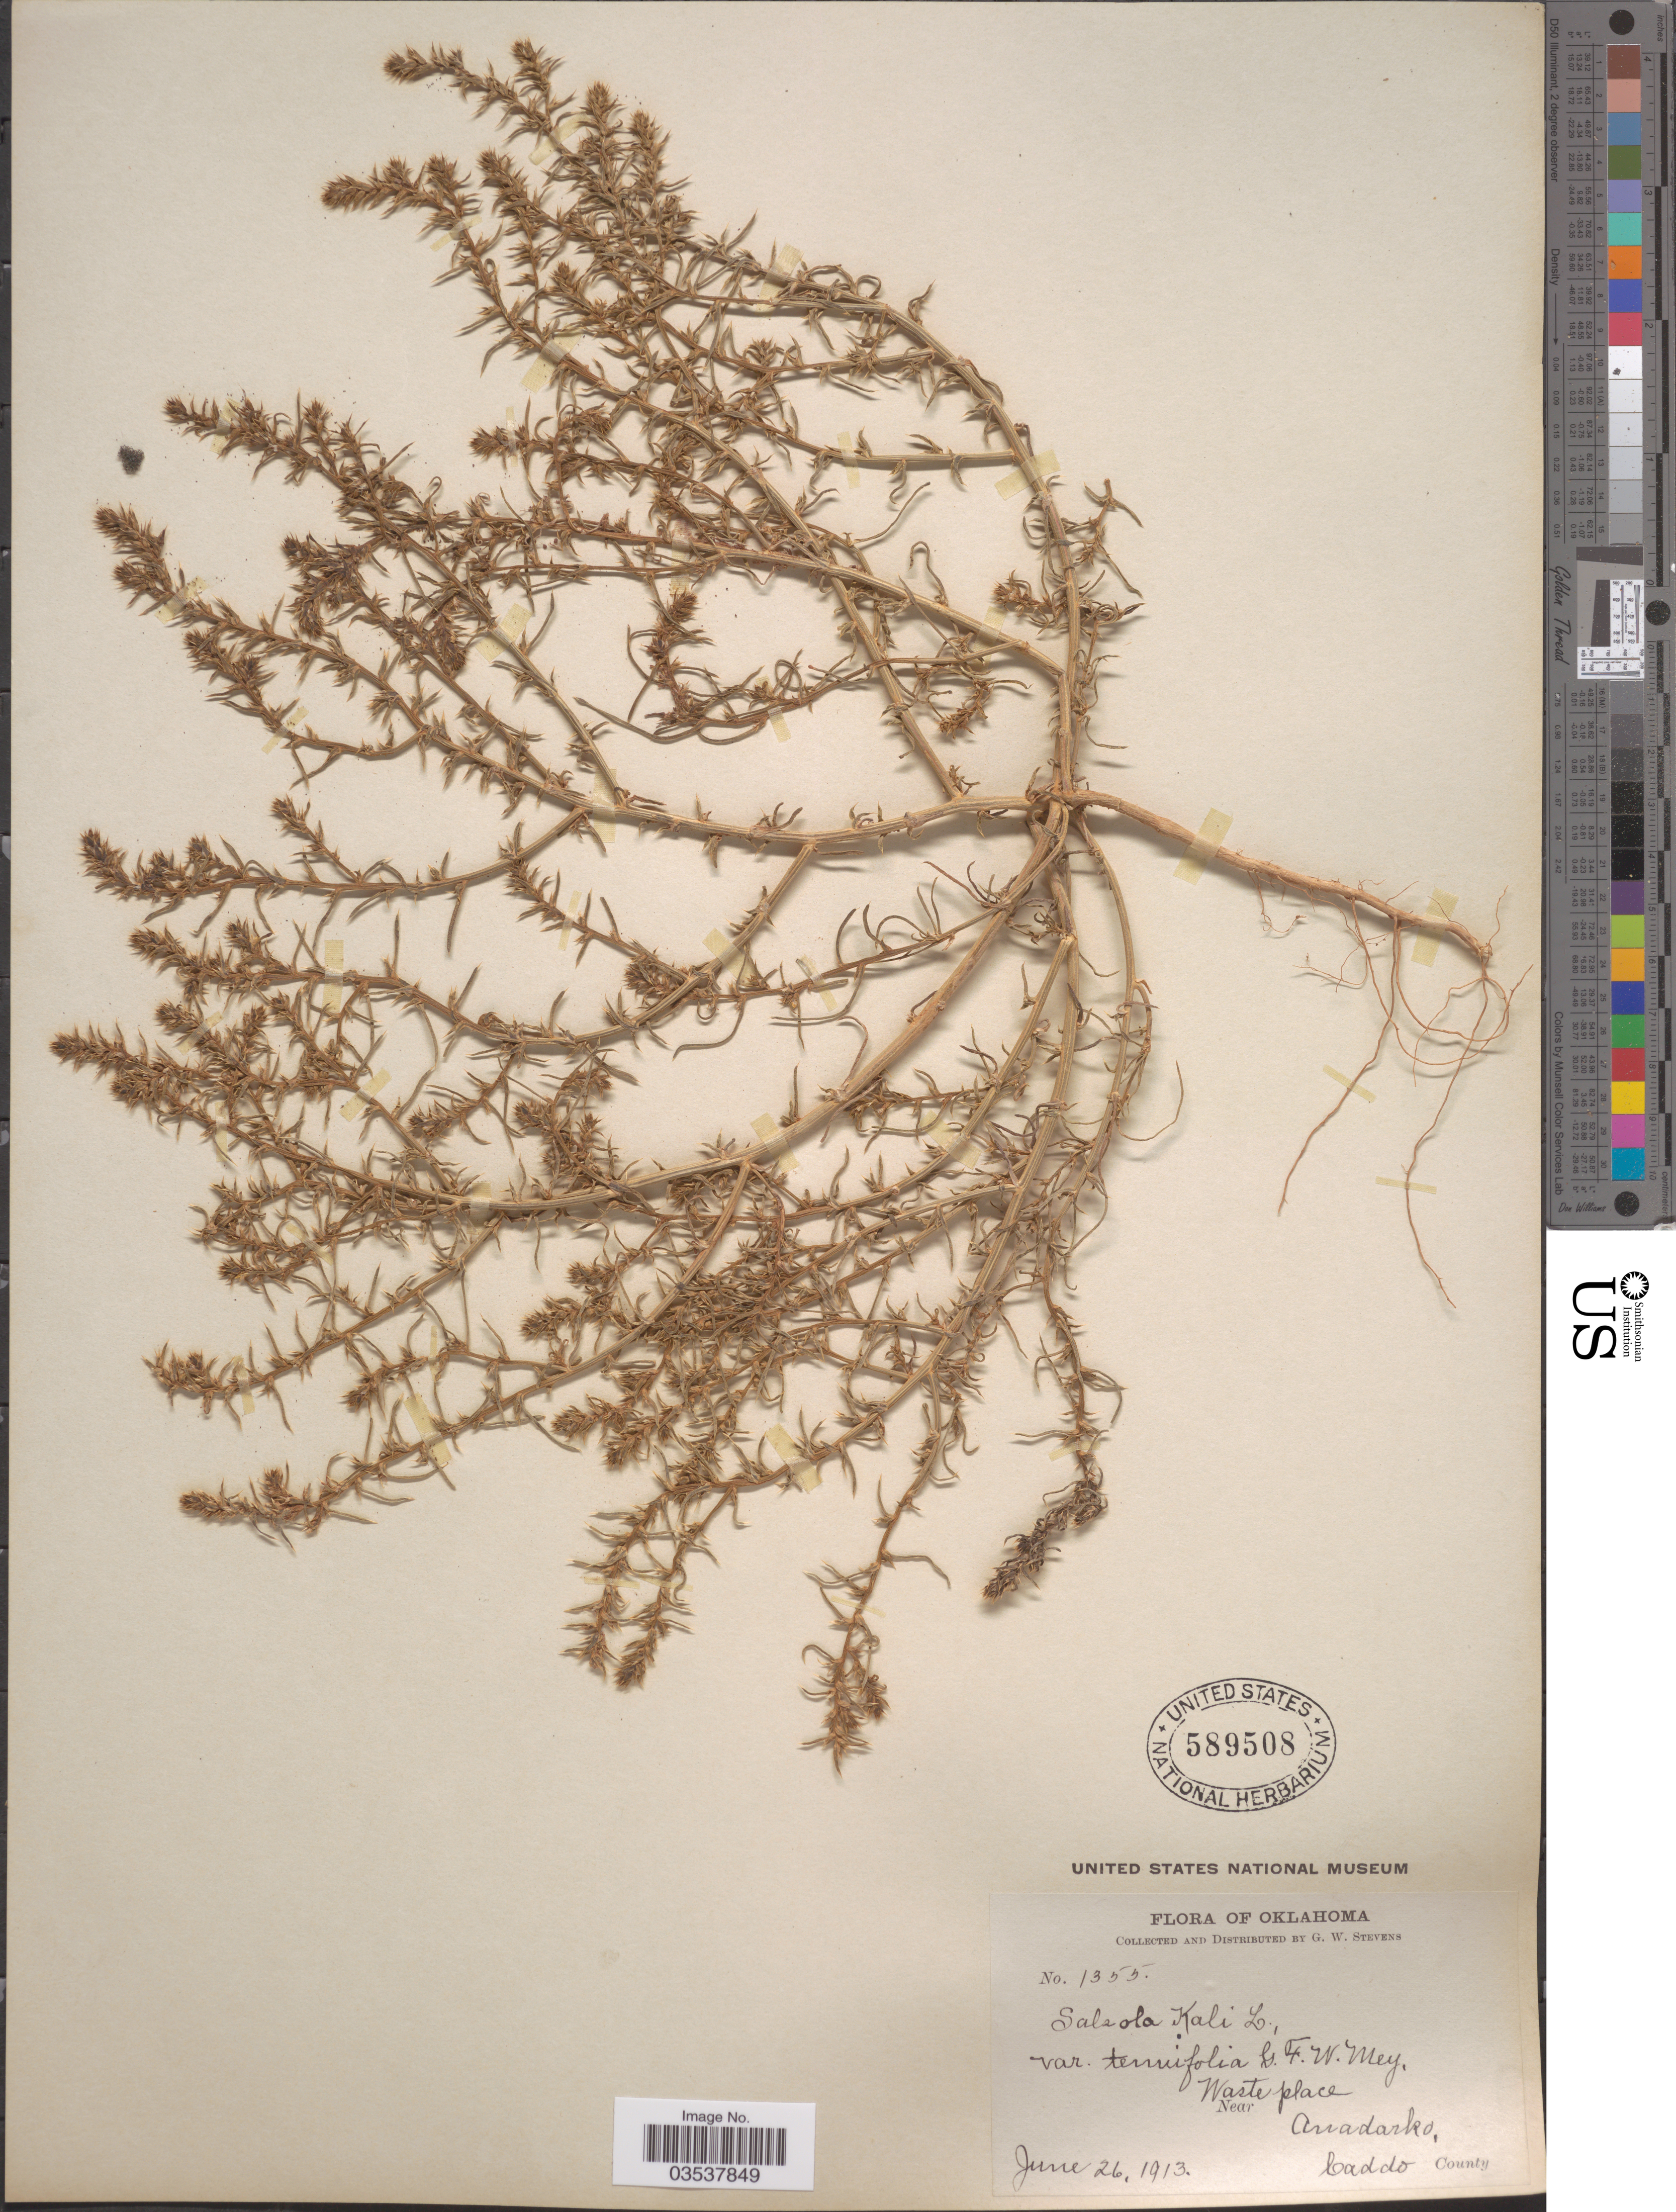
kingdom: Plantae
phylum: Tracheophyta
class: Magnoliopsida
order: Caryophyllales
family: Amaranthaceae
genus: Salsola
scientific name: Salsola pestifer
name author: A. Nelson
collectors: G. W. Stevens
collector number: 1355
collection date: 1913-06-26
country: United States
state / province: Oklahoma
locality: Near Anadarko, Caddo County.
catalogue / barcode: US 589508